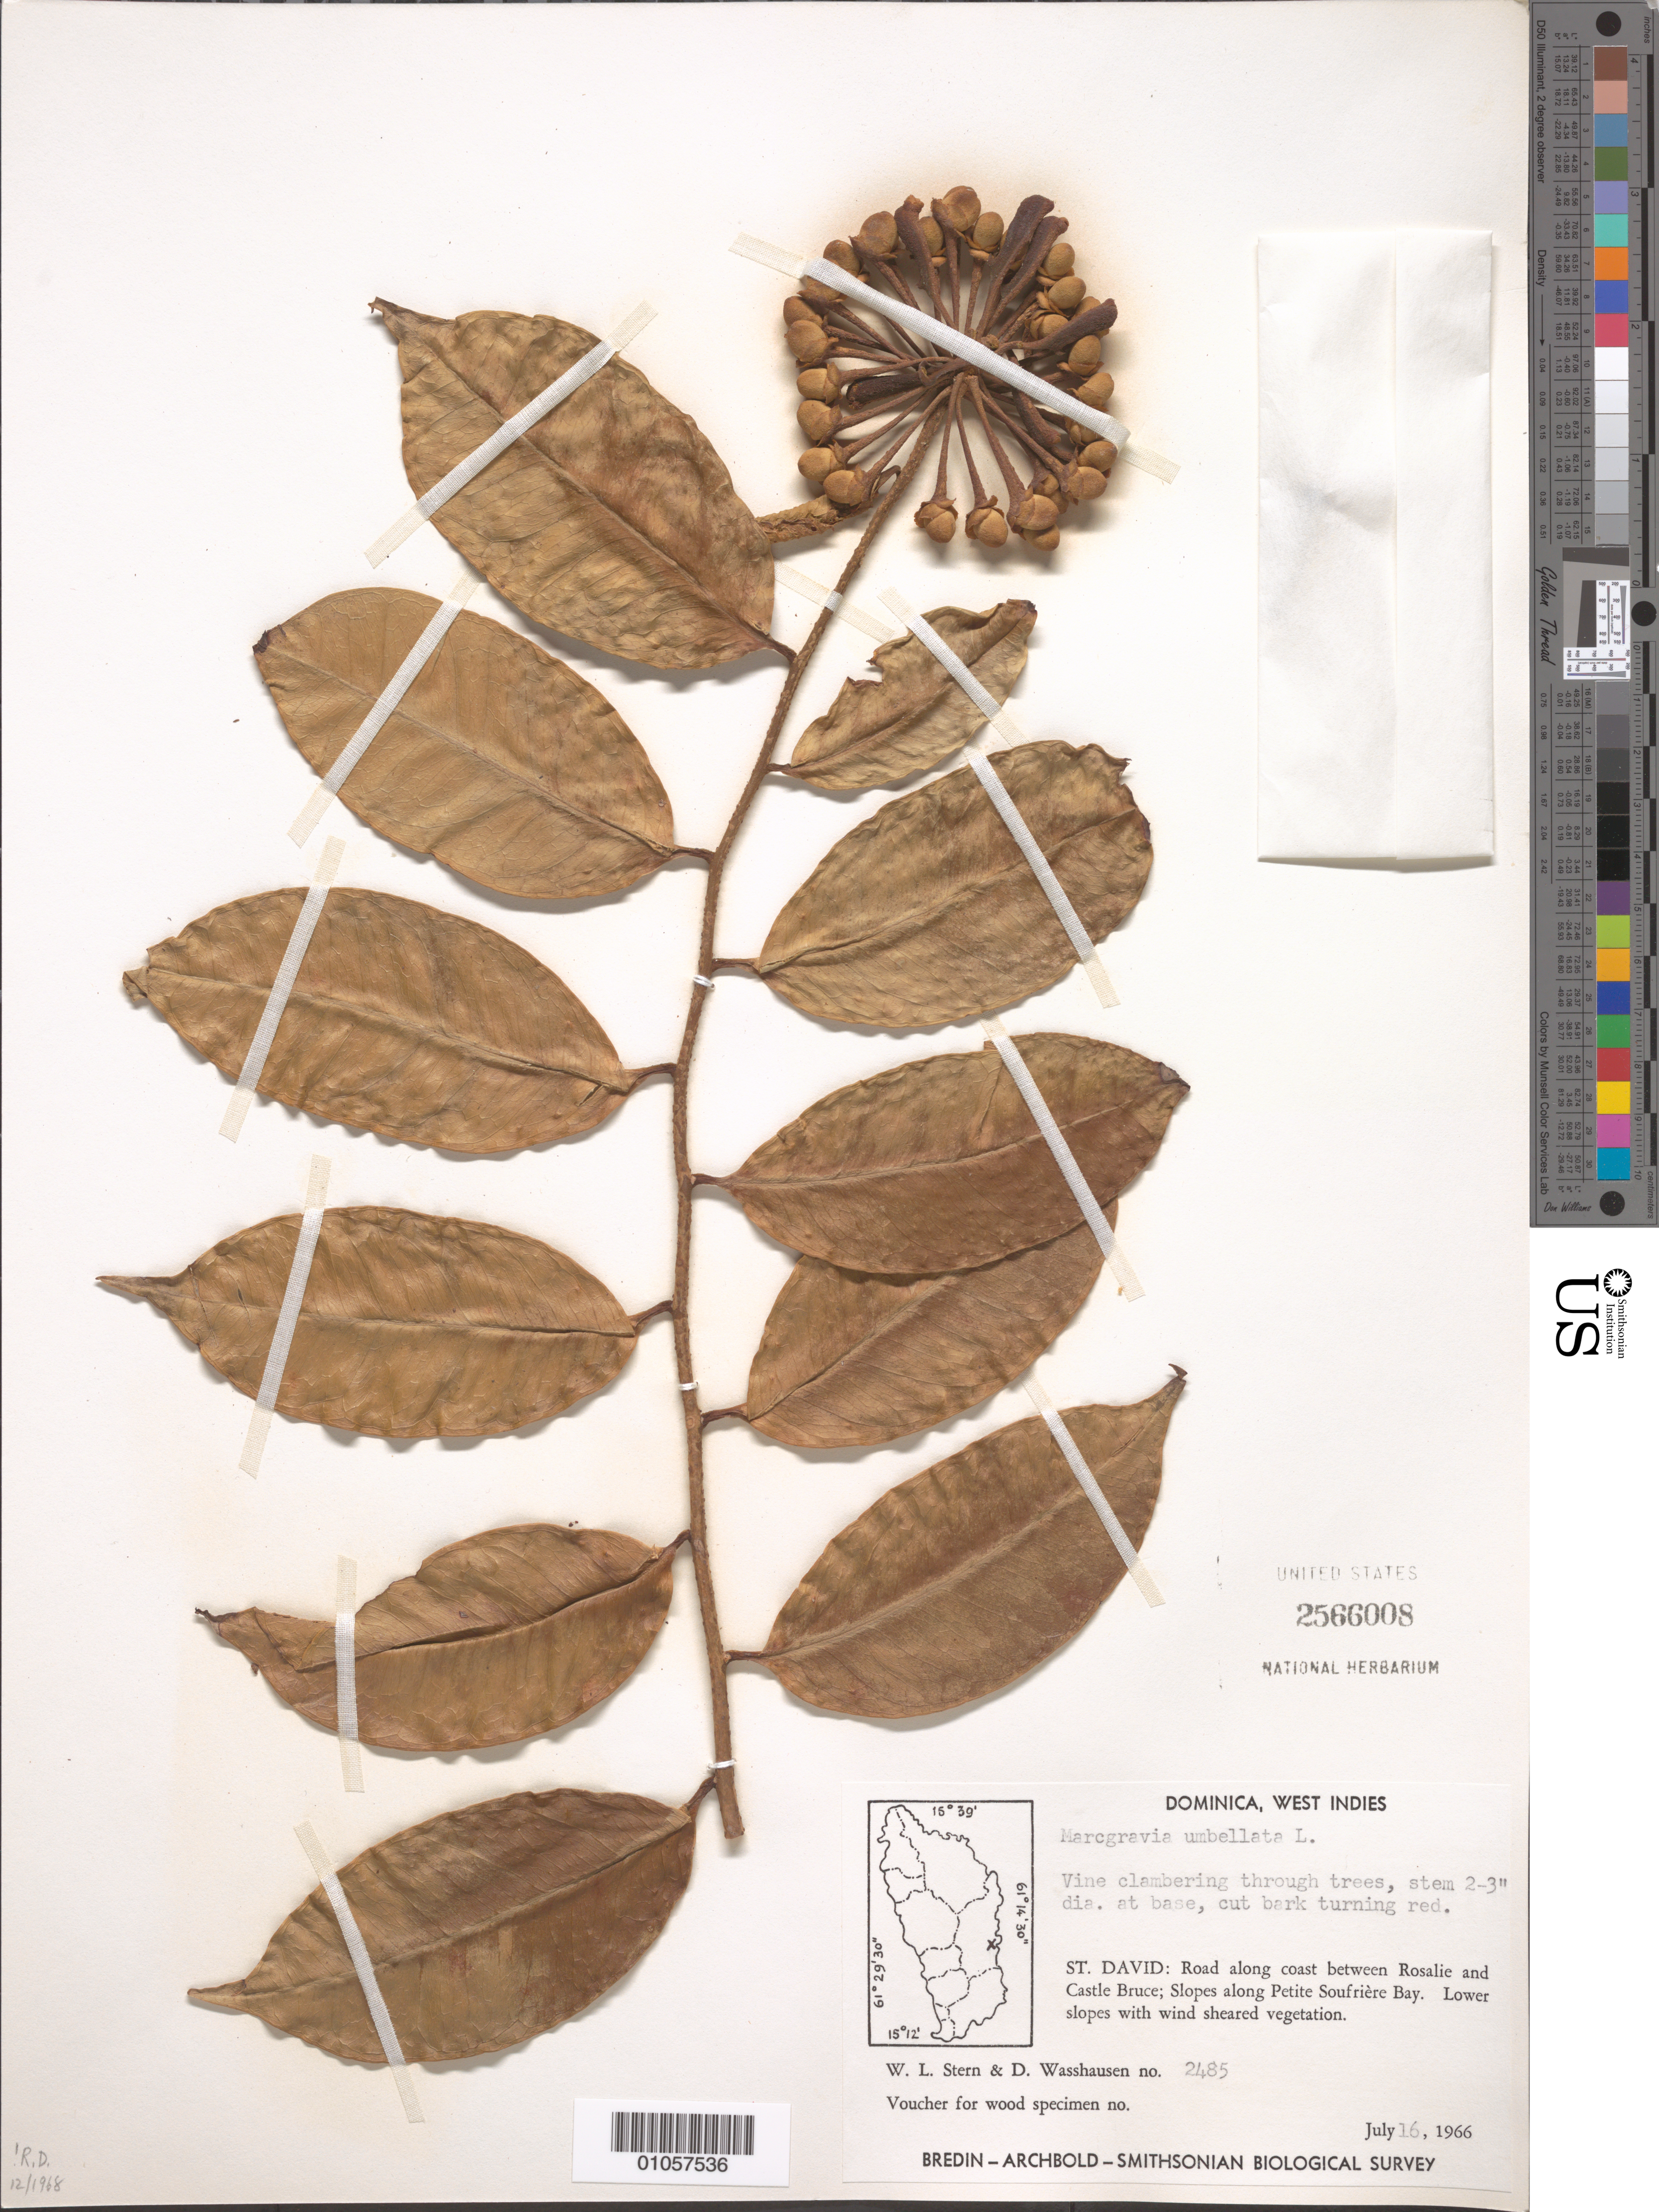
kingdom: Plantae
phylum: Tracheophyta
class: Magnoliopsida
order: Ericales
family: Marcgraviaceae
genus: Marcgravia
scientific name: Marcgravia umbellata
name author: L.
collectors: W. L. Stern & D. C. Wasshausen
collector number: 2485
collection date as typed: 16 Jul 1966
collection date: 1966-07-16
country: Dominica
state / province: St. David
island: Dominica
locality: Between Rosalie and Castle Bruce, slopes along Petite Soufrière Bay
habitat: Lower slopes with wind sheared vegetation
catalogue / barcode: US 2566008